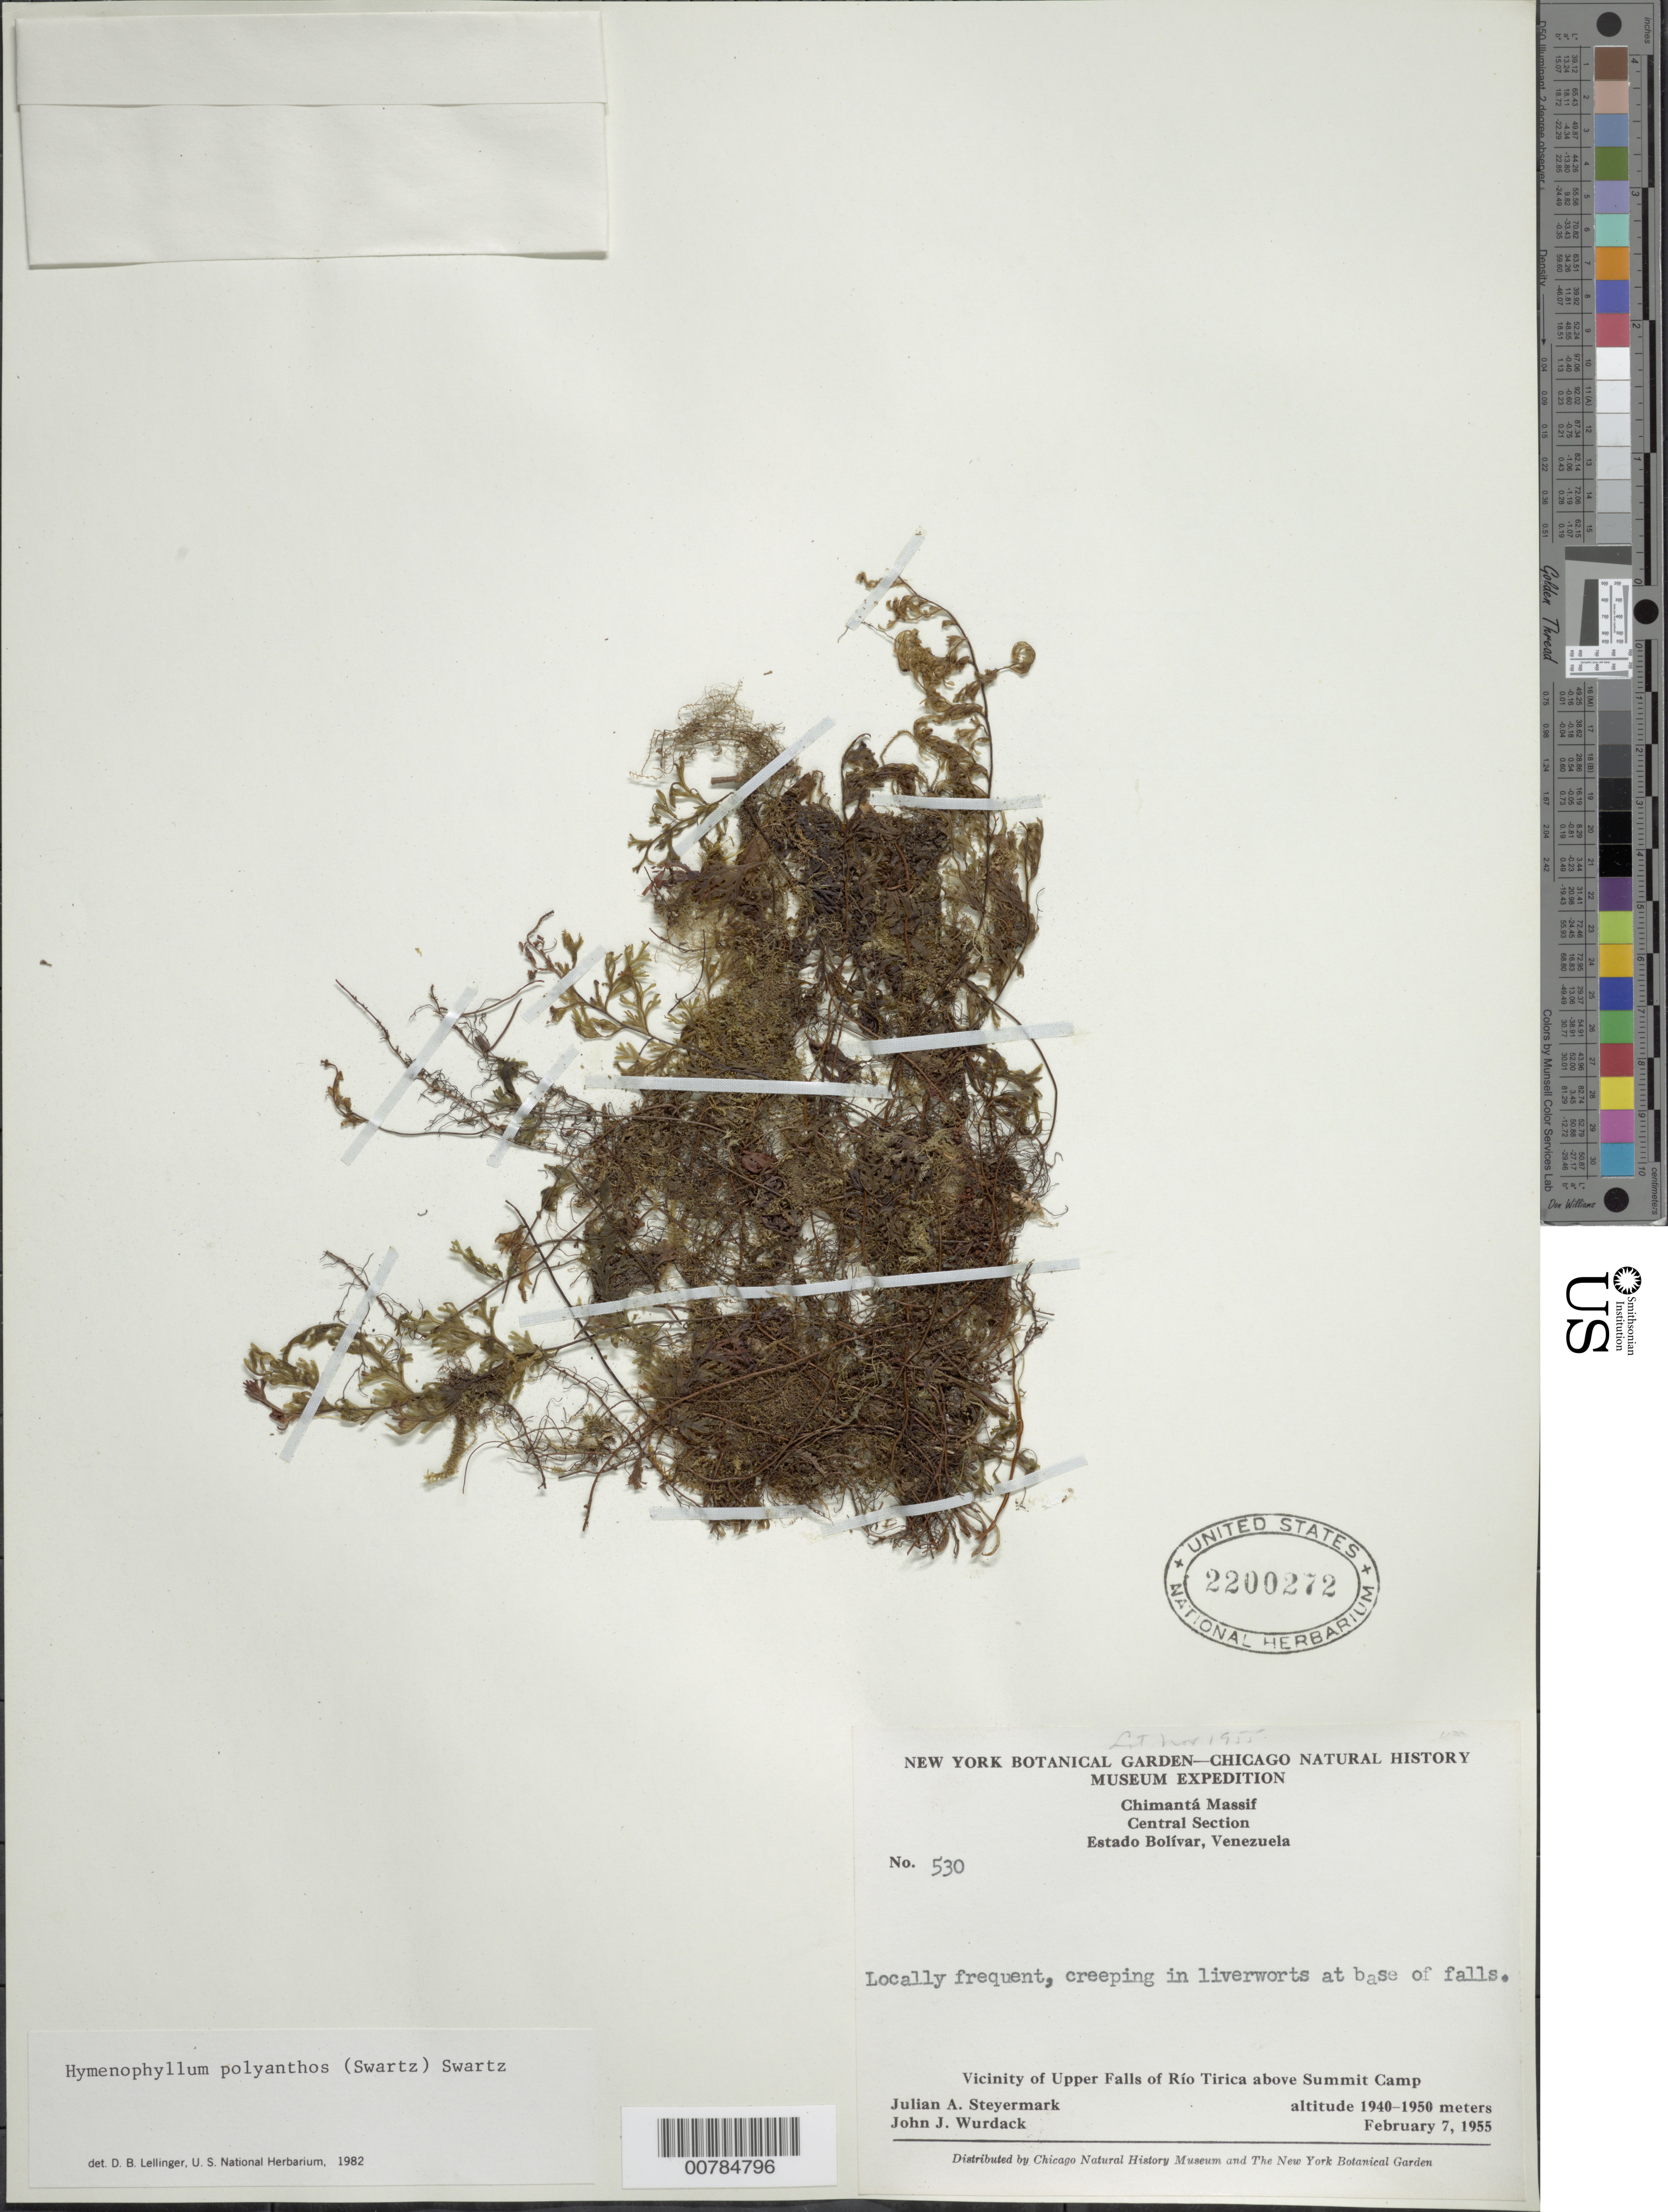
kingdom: Plantae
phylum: Tracheophyta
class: Polypodiopsida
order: Hymenophyllales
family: Hymenophyllaceae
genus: Hymenophyllum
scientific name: Hymenophyllum polyanthos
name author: (Sw.) Sw.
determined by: Lellinger, David B., (BOT), Smithsonian Institution - National Museum of Natural History (UNITED STATES)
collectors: J. Steyermark & J. J. Wurdack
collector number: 55 530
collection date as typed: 7-Feb-55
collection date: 1955-02-07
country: Venezuela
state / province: Bolívar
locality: Chimantá Massif, Upper Falls of Río Tirica above Summit Camp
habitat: In liverworts at base of falls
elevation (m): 1940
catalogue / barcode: US 2200272